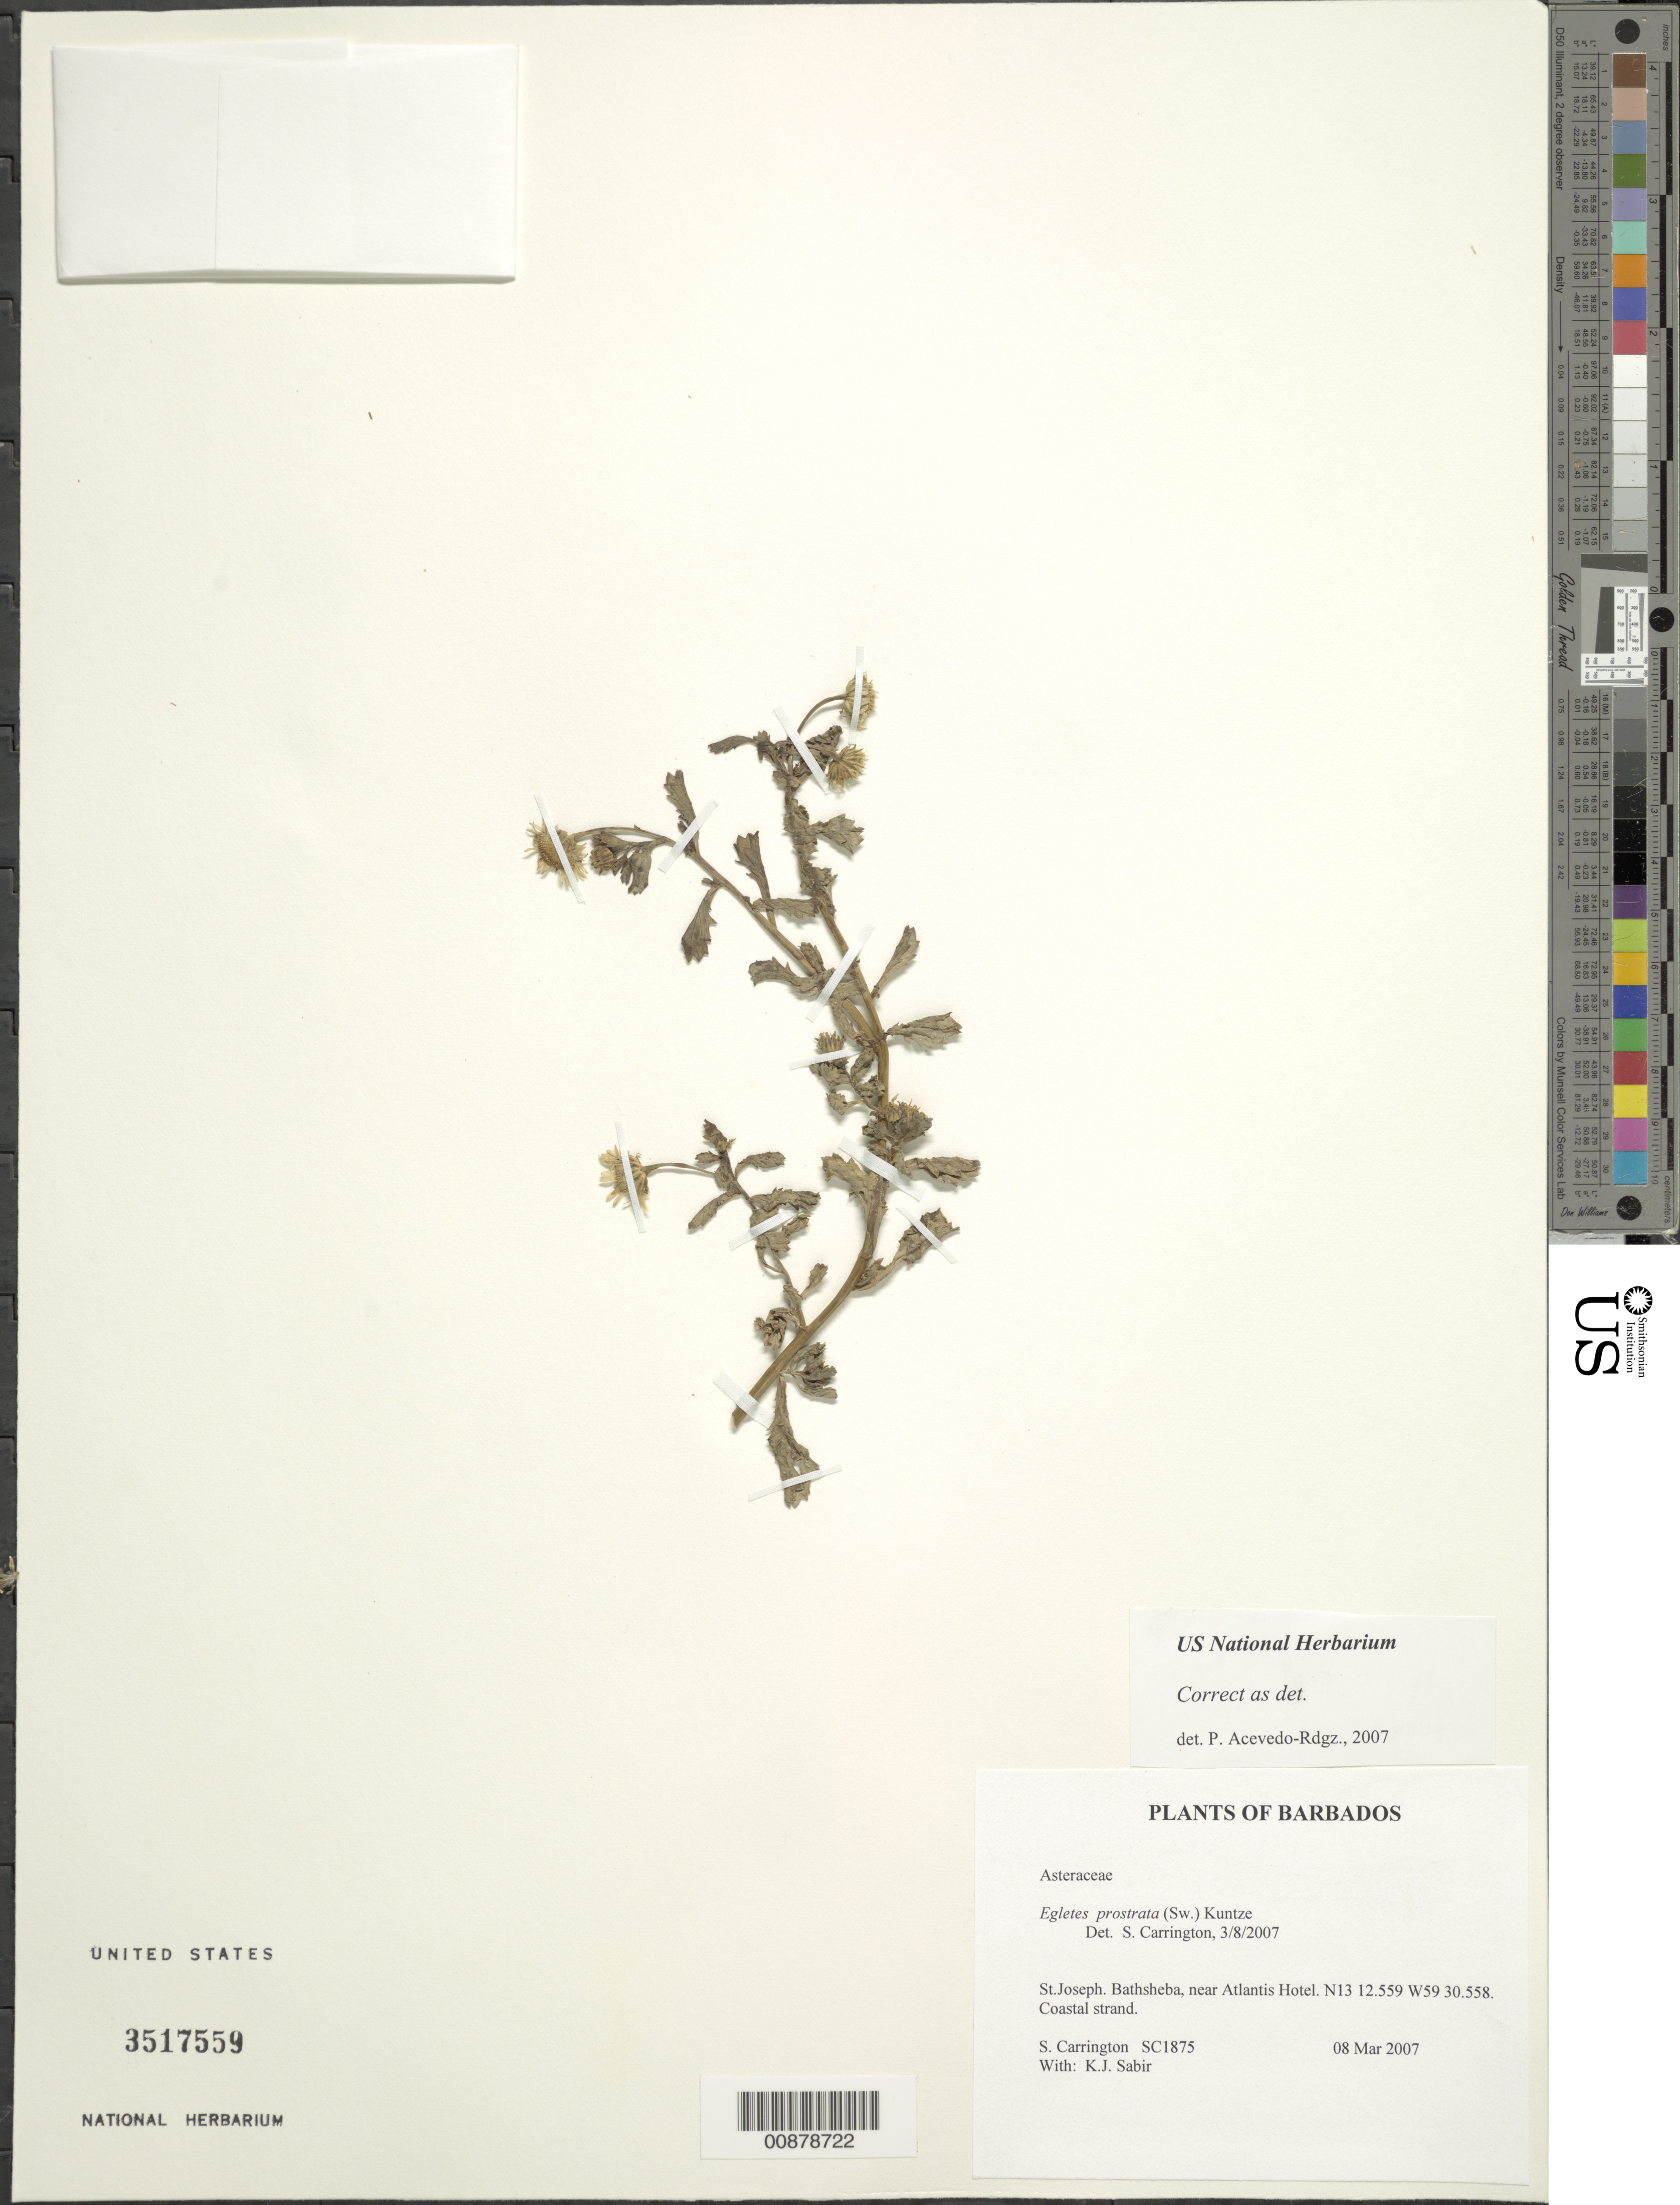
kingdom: Plantae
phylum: Tracheophyta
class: Magnoliopsida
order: Asterales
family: Asteraceae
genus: Egletes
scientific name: Egletes prostrata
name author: (Sw.) Kuntze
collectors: C. M. S. Carrington & K. Sabir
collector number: SC 1875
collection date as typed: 08 Mar 2007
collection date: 2007-03-08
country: Barbados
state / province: Saint Joseph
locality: Bathsheba, near Atlantis Hotel.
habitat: Coastal strand.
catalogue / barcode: US 3517559